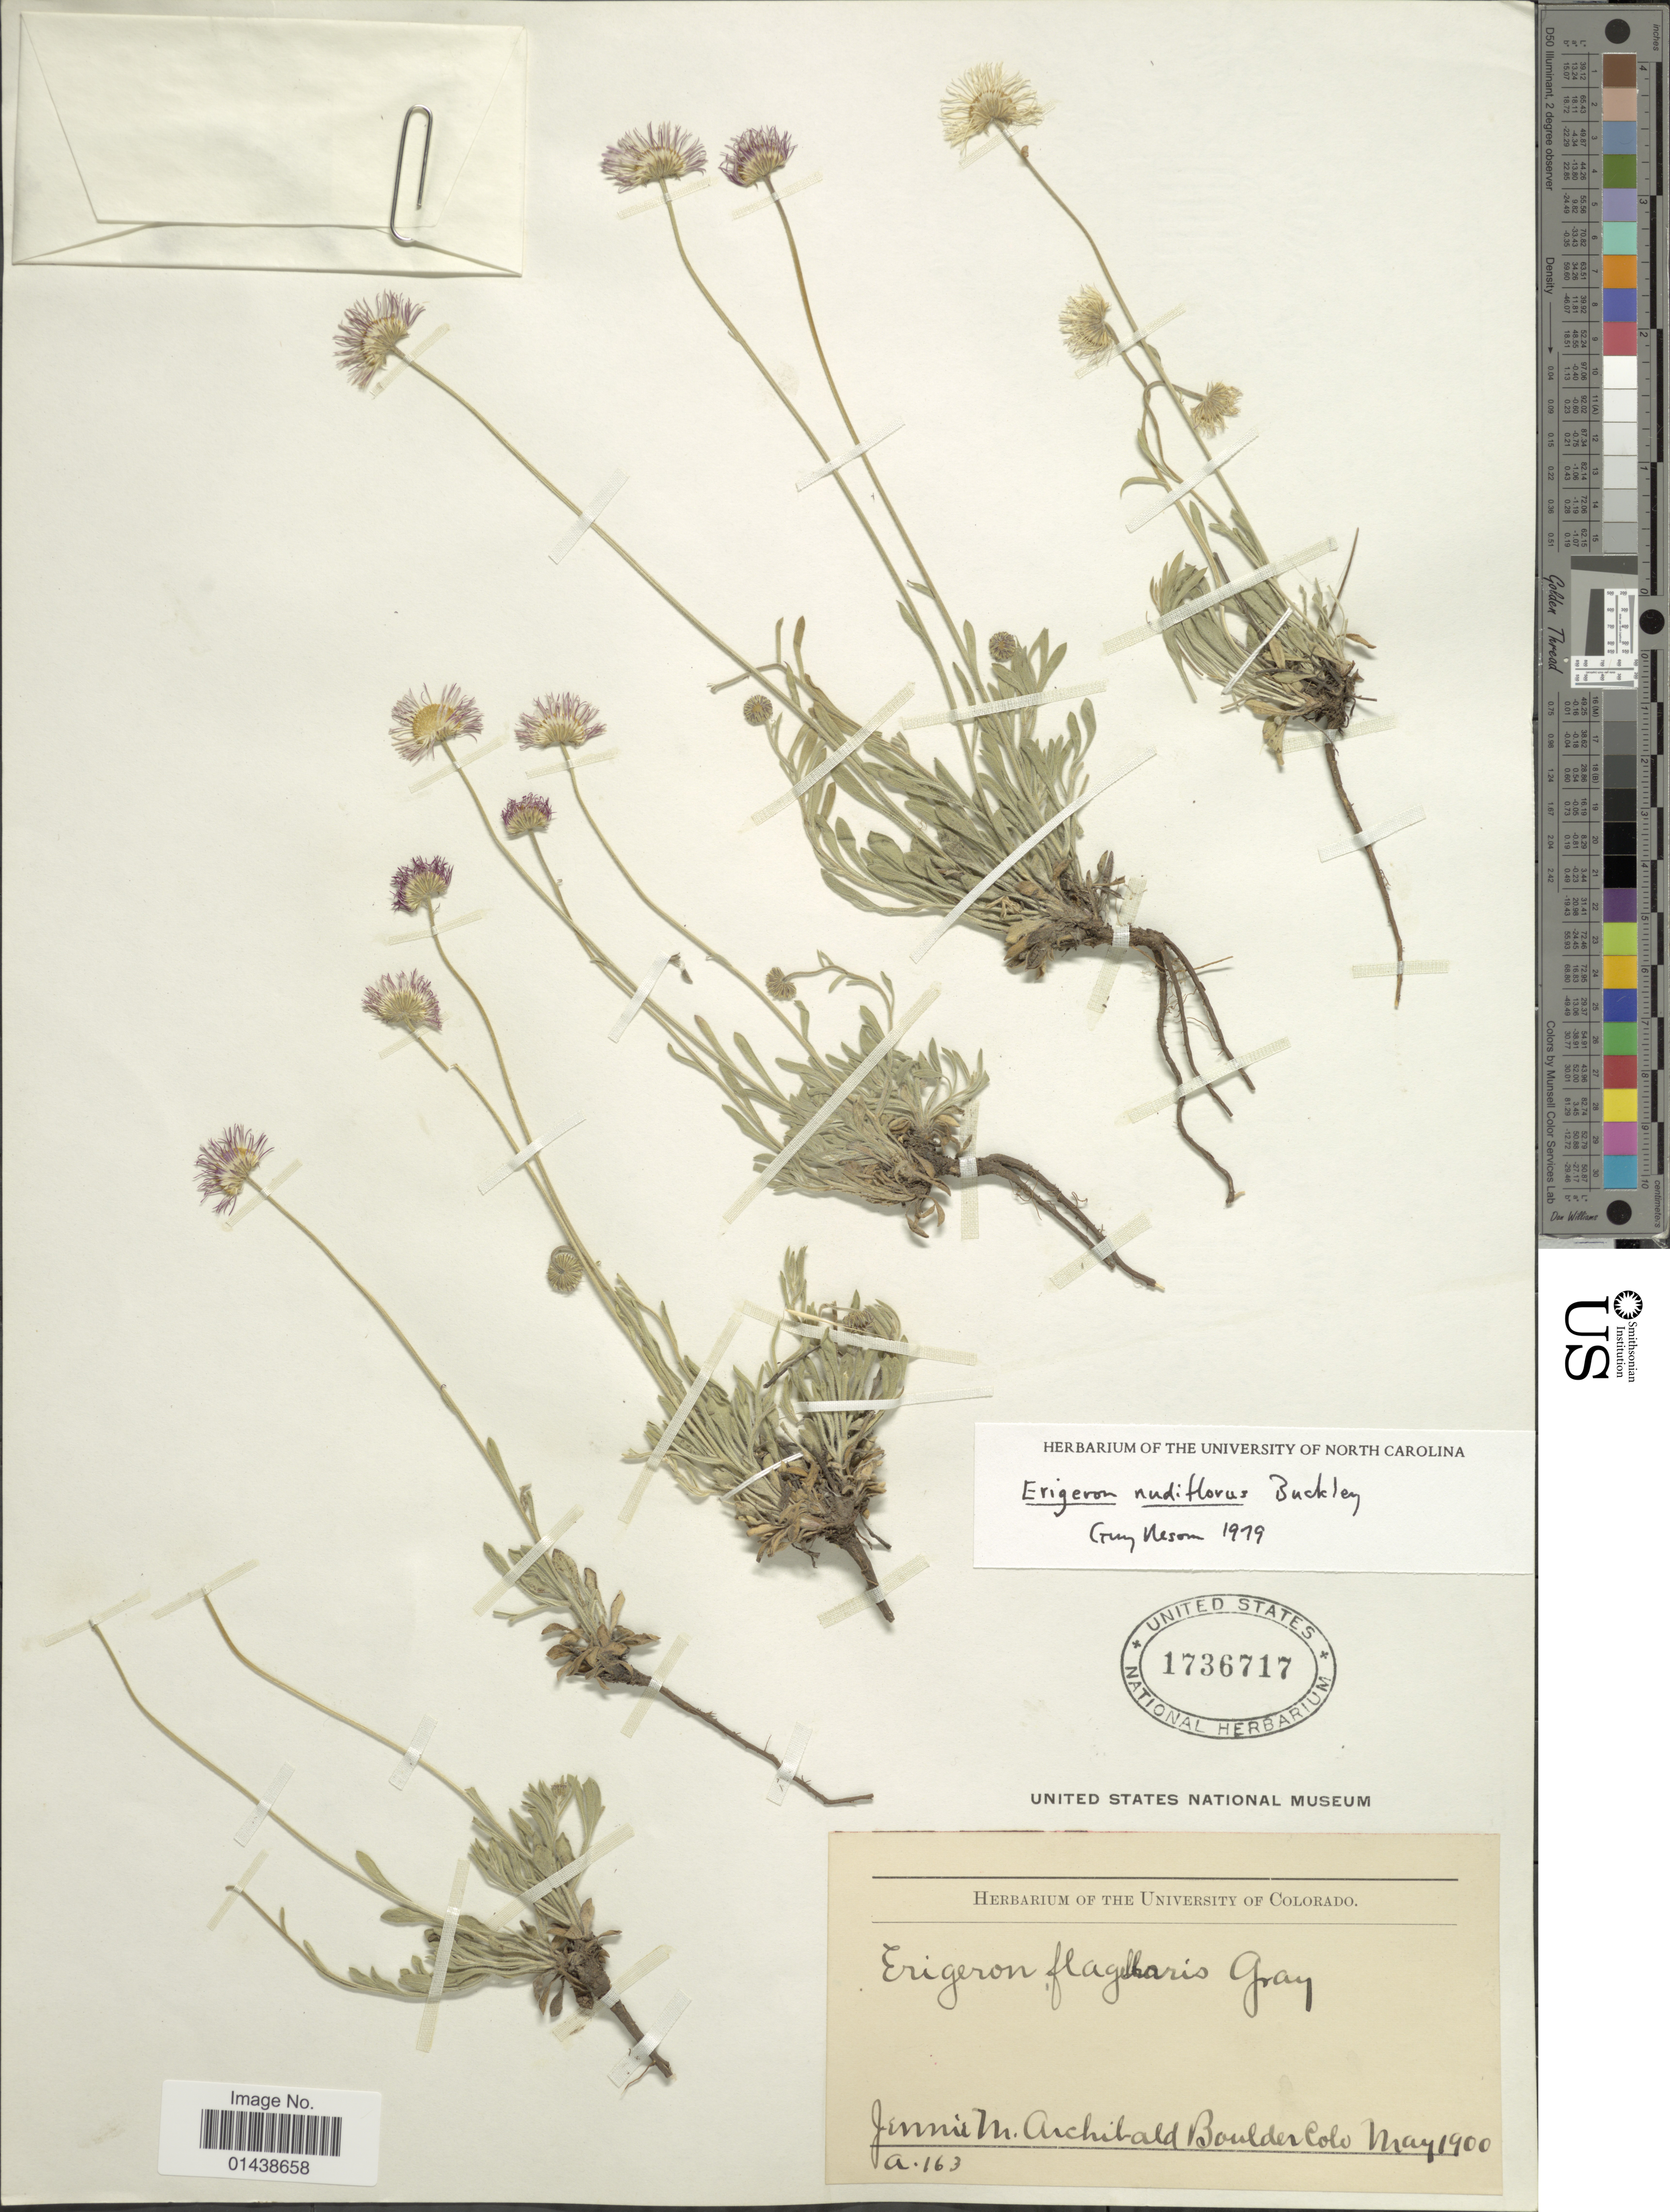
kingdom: Plantae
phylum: Tracheophyta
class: Magnoliopsida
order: Asterales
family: Asteraceae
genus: Erigeron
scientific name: Erigeron nudiflorus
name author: Buckley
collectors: J. Archibald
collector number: a.163?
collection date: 1900-05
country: United States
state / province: Colorado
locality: Boulder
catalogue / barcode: US 1736717